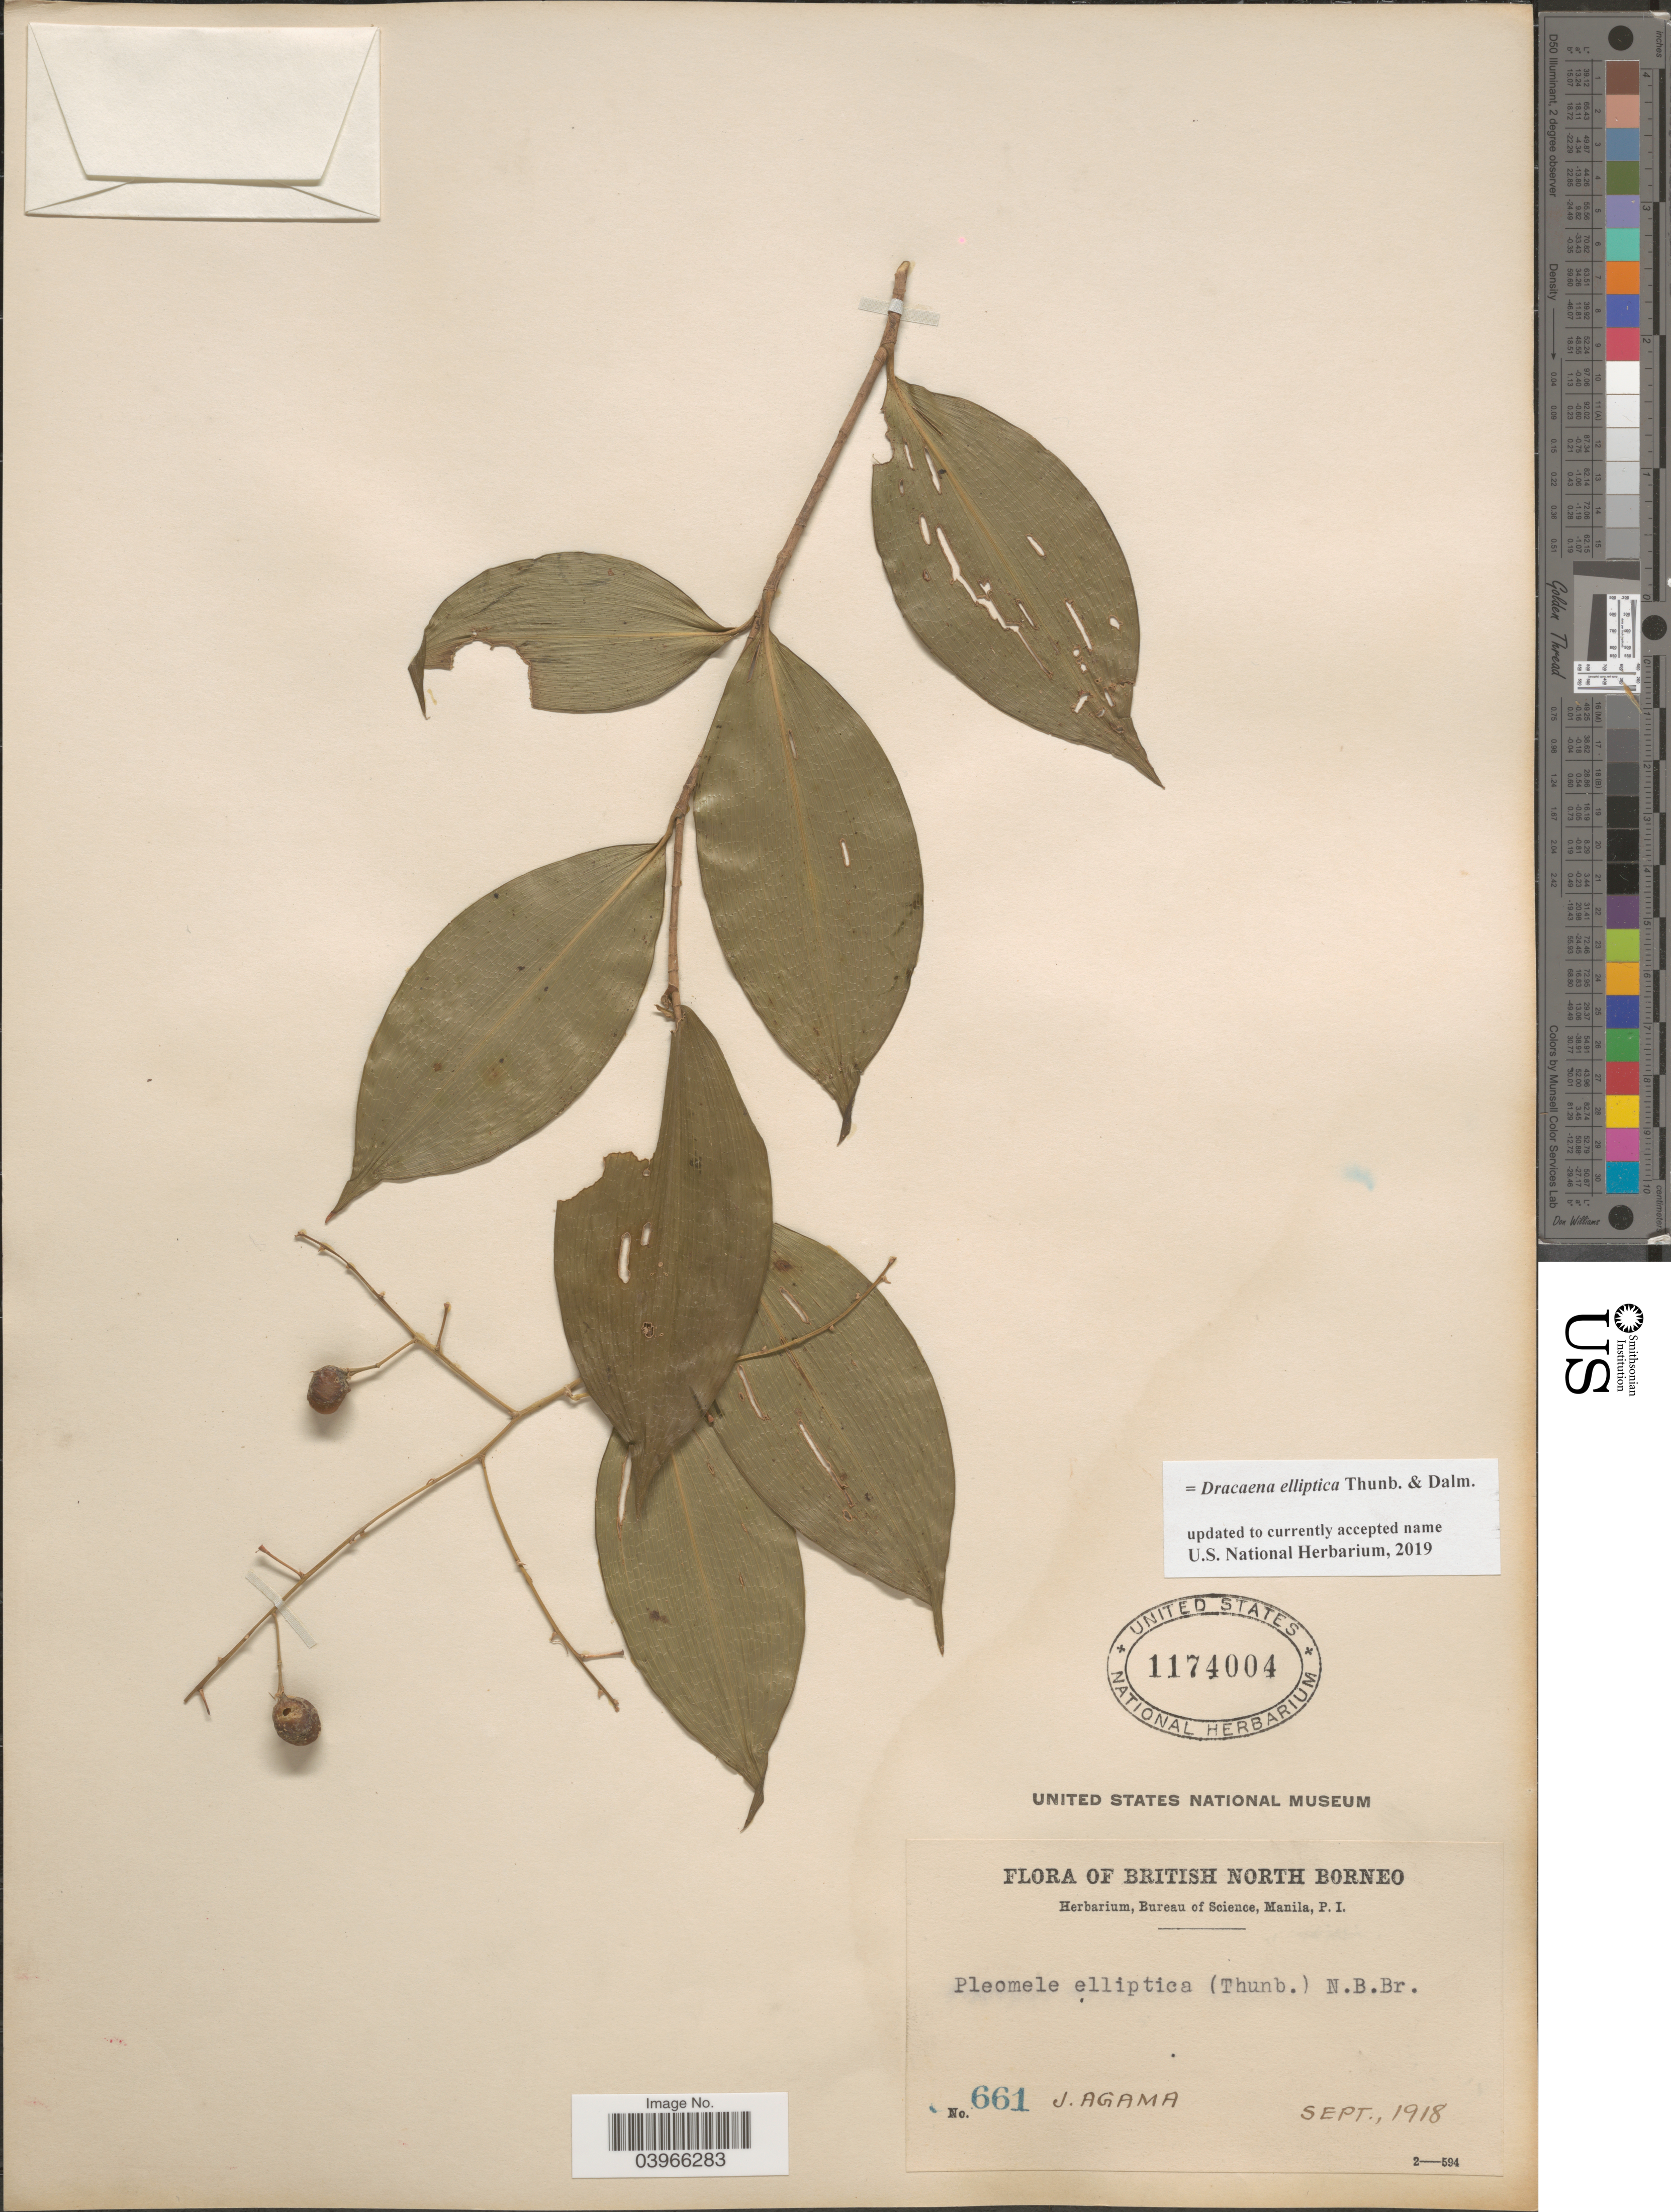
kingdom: Plantae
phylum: Tracheophyta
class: Liliopsida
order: Asparagales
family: Asparagaceae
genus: Dracaena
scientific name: Dracaena elliptica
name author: Thunb.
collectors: J. Agama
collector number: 661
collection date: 1918-09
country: Malaysia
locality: British North Borneo.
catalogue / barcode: US 1174004